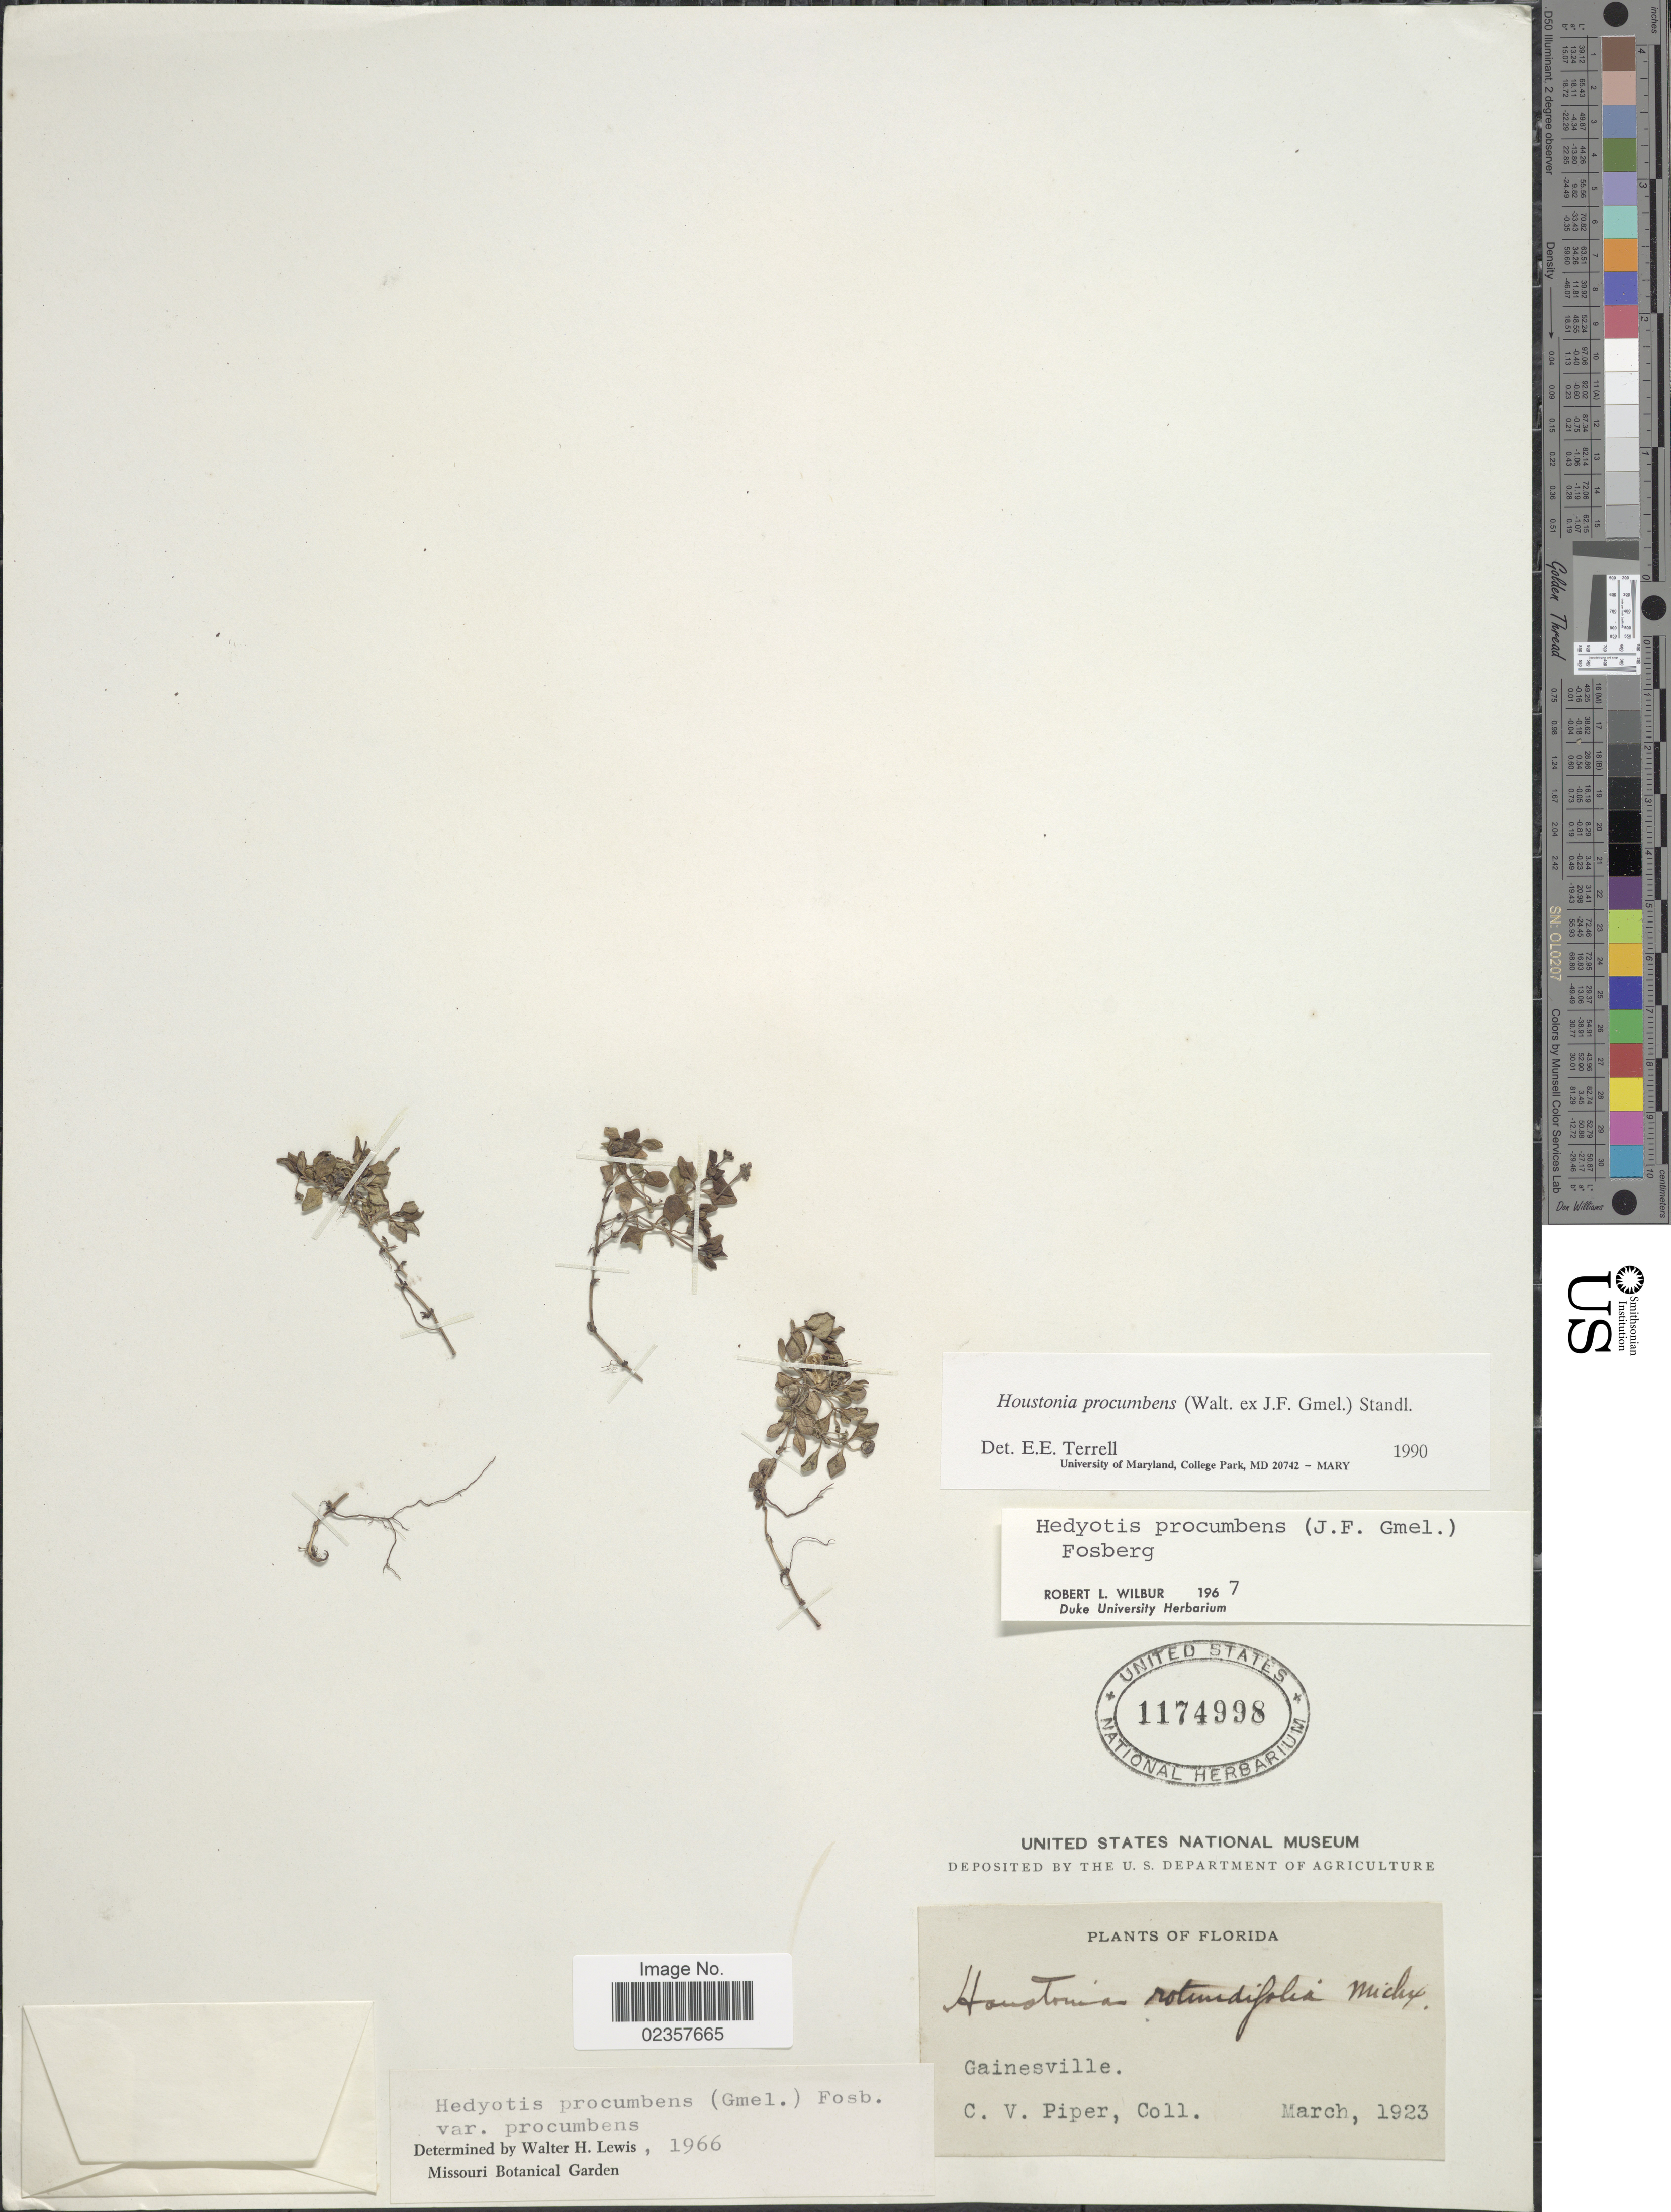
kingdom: Plantae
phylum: Tracheophyta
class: Magnoliopsida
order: Gentianales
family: Rubiaceae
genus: Houstonia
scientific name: Houstonia procumbens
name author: (Walter ex J.F. Gmel.) Standl.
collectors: C. V. Piper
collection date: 1923-03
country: United States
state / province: Florida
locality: Gainesville.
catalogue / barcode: US 1174998